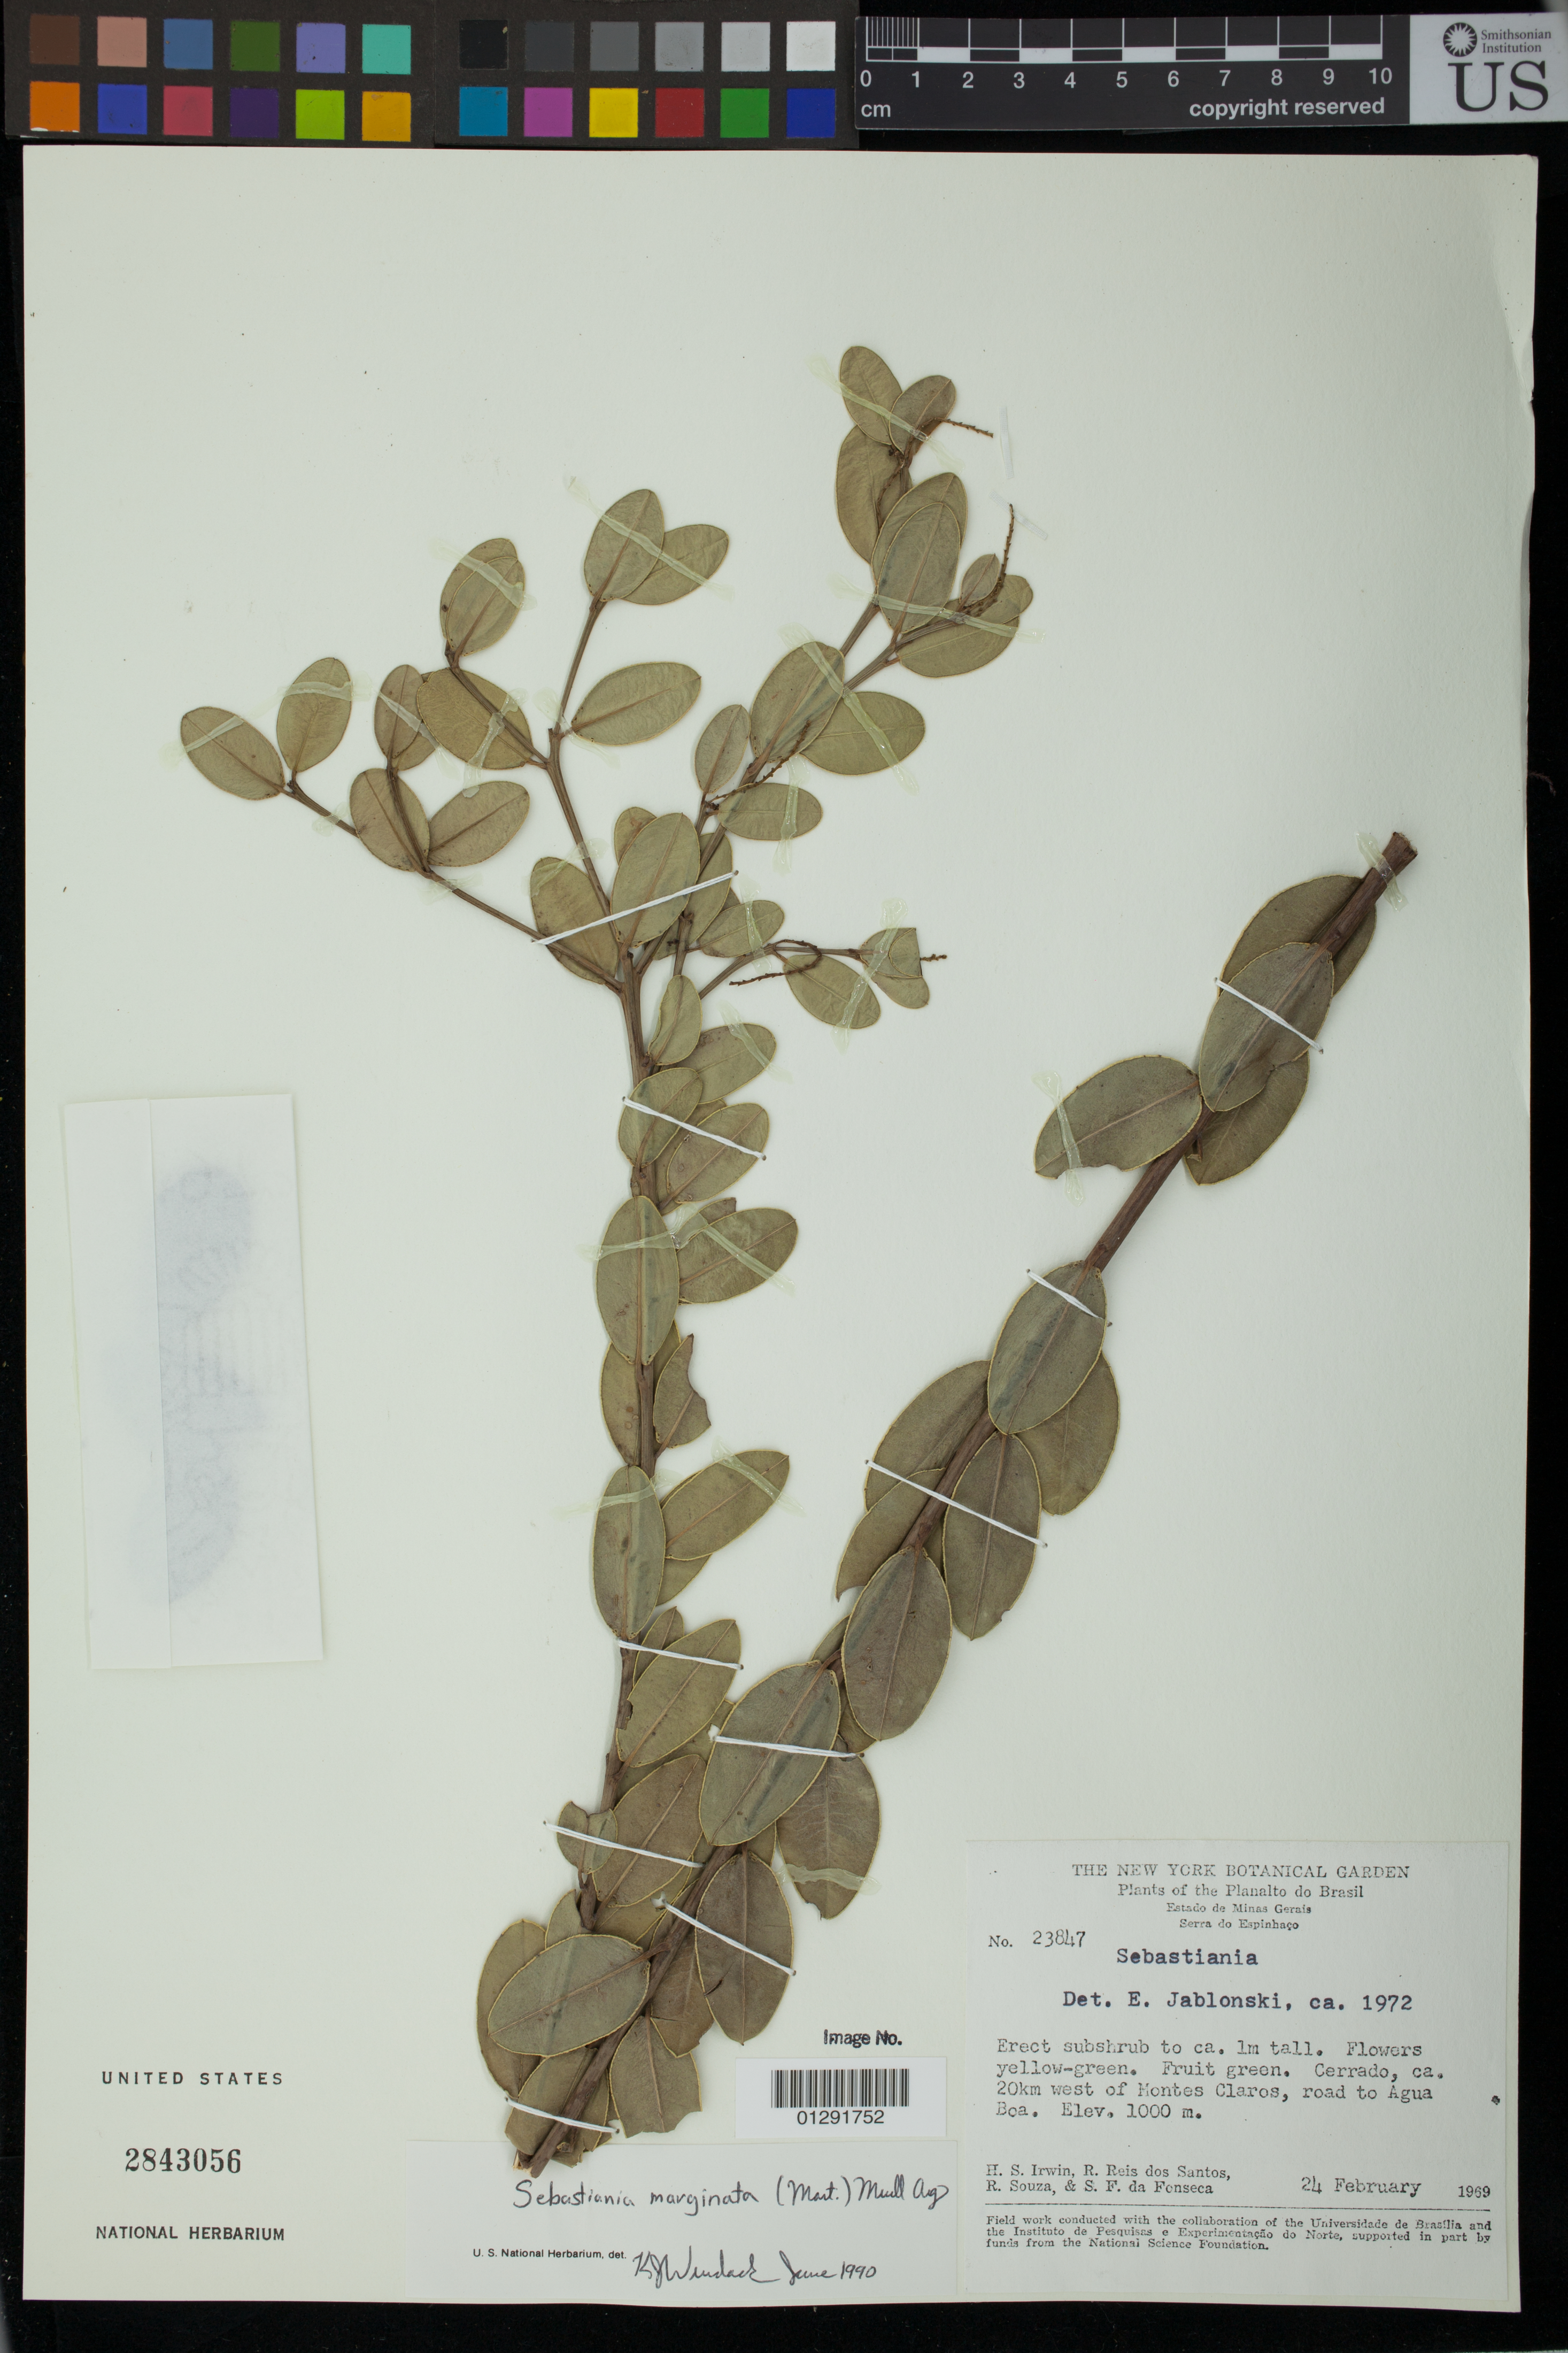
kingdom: Plantae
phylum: Tracheophyta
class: Magnoliopsida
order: Malpighiales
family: Euphorbiaceae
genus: Sebastiania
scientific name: Sebastiania marginata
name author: (Mart.) Müll. Arg.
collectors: H. Irwin, R. Reis dos Santos, R. Souza & S. F. Fonsêca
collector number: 23847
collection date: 1969-02-24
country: Brazil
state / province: Minas Gerais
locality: Cerrado, ca. 20 km west of Montes Claros, road to Agua Boa.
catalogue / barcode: US 2843056